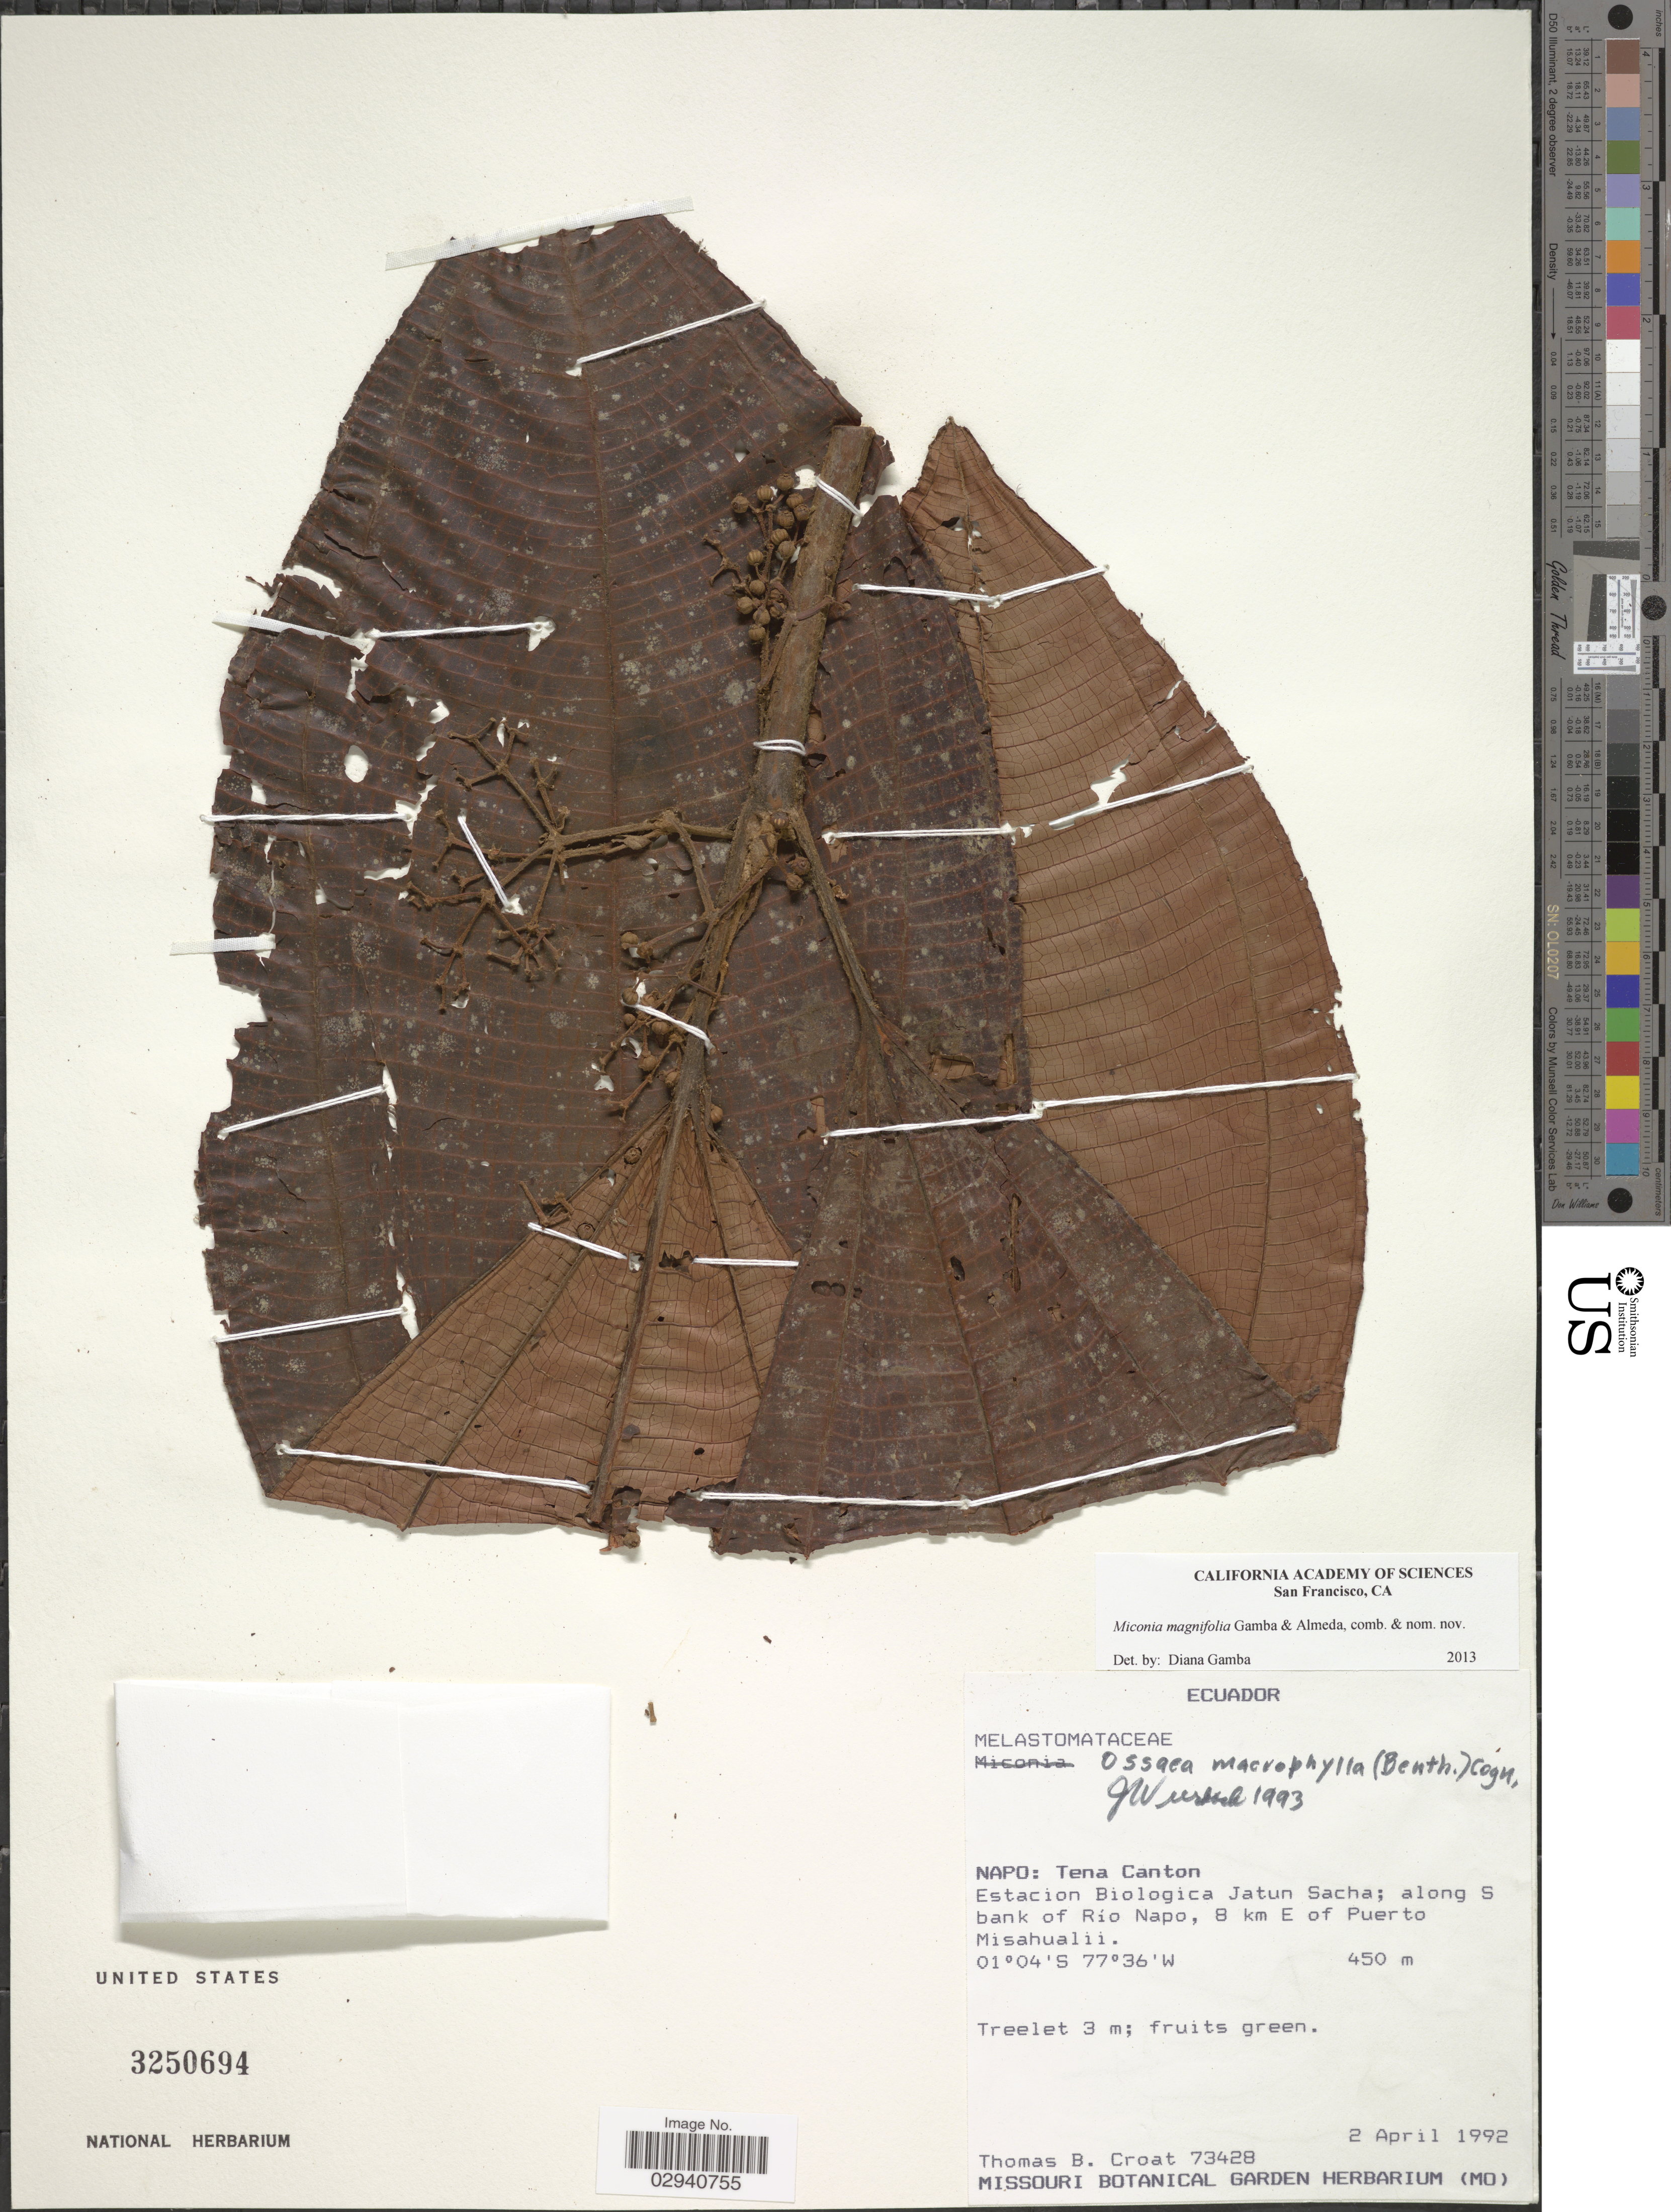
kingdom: Plantae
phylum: Tracheophyta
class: Magnoliopsida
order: Myrtales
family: Melastomataceae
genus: Miconia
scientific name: Miconia magnifolia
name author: Gamba & Almeda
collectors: T. B. Croat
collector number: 73428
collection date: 1992-04-02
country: Ecuador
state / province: Napo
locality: Tena Canton. Estacion Biologica Jatun Sacha; along S bank of Río Napo, 8 km E of Puerto Misahualii.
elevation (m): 450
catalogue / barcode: US 3250694